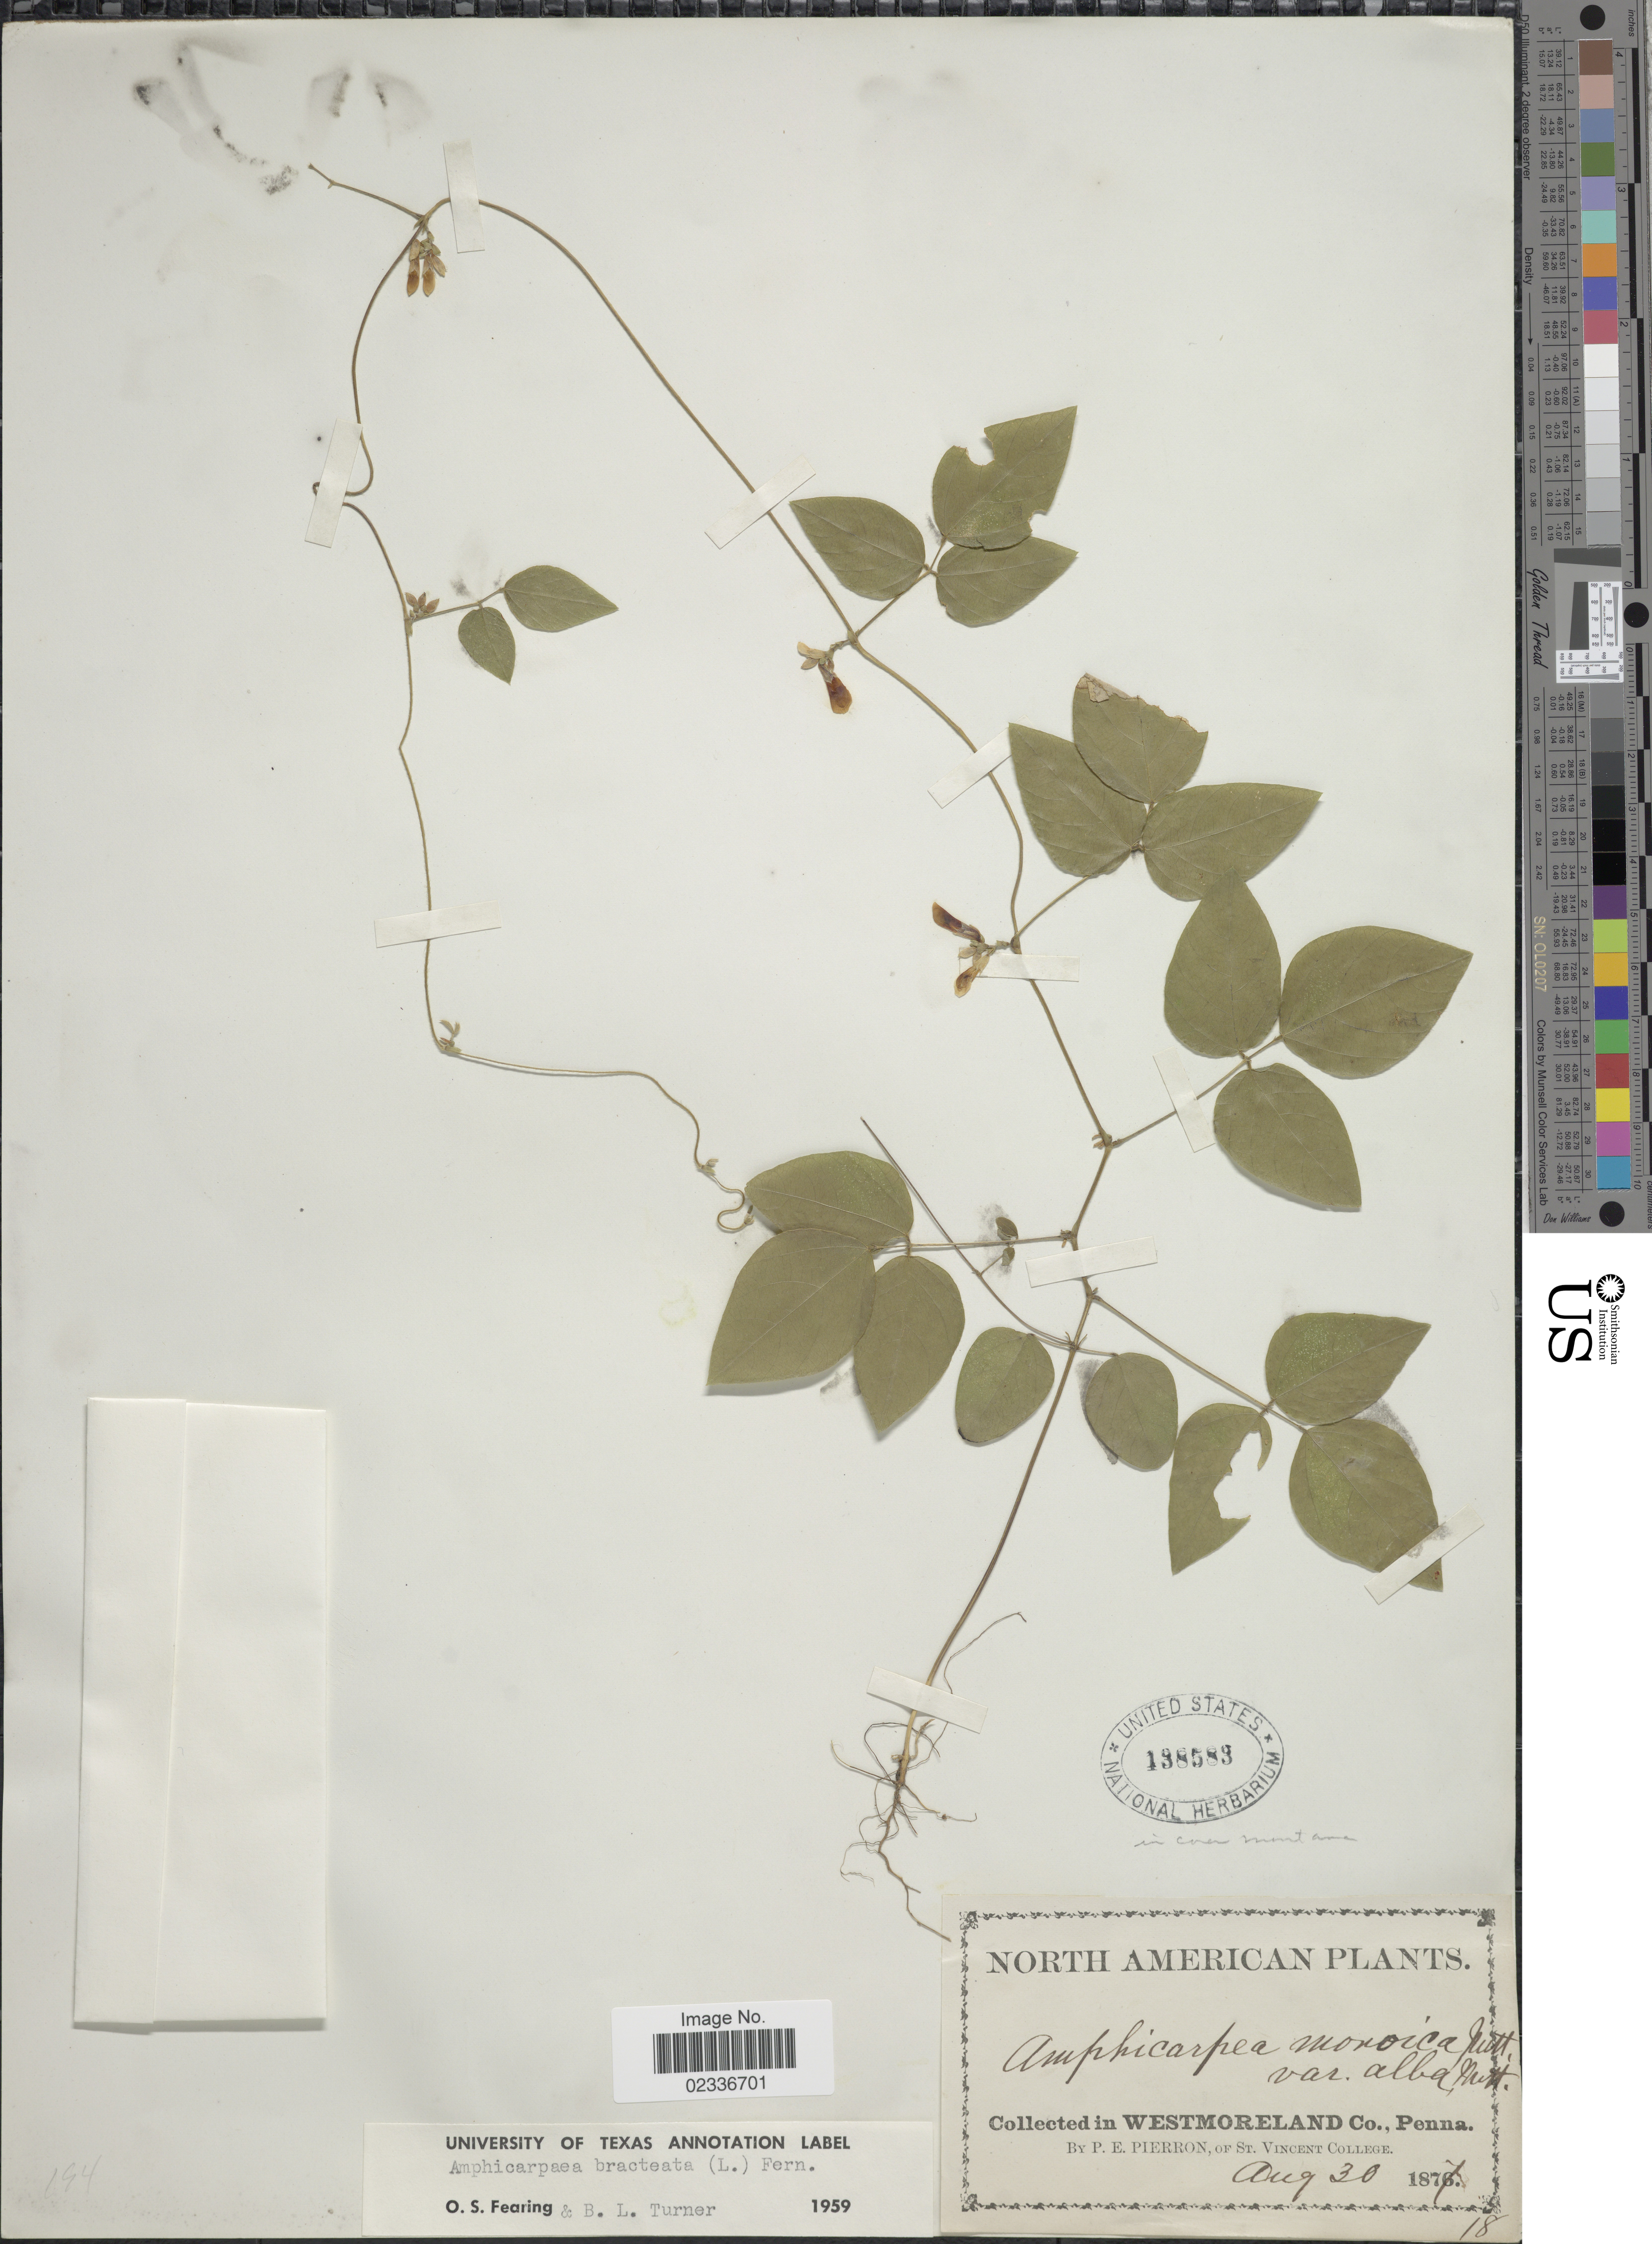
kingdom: Plantae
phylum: Tracheophyta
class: Magnoliopsida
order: Fabales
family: Fabaceae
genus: Amphicarpaea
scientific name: Amphicarpaea bracteata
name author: (L.) Fernald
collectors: P. Pierron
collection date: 1877-08-30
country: United States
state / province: Pennsylvania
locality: Westmoreland Co.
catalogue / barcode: US 138583